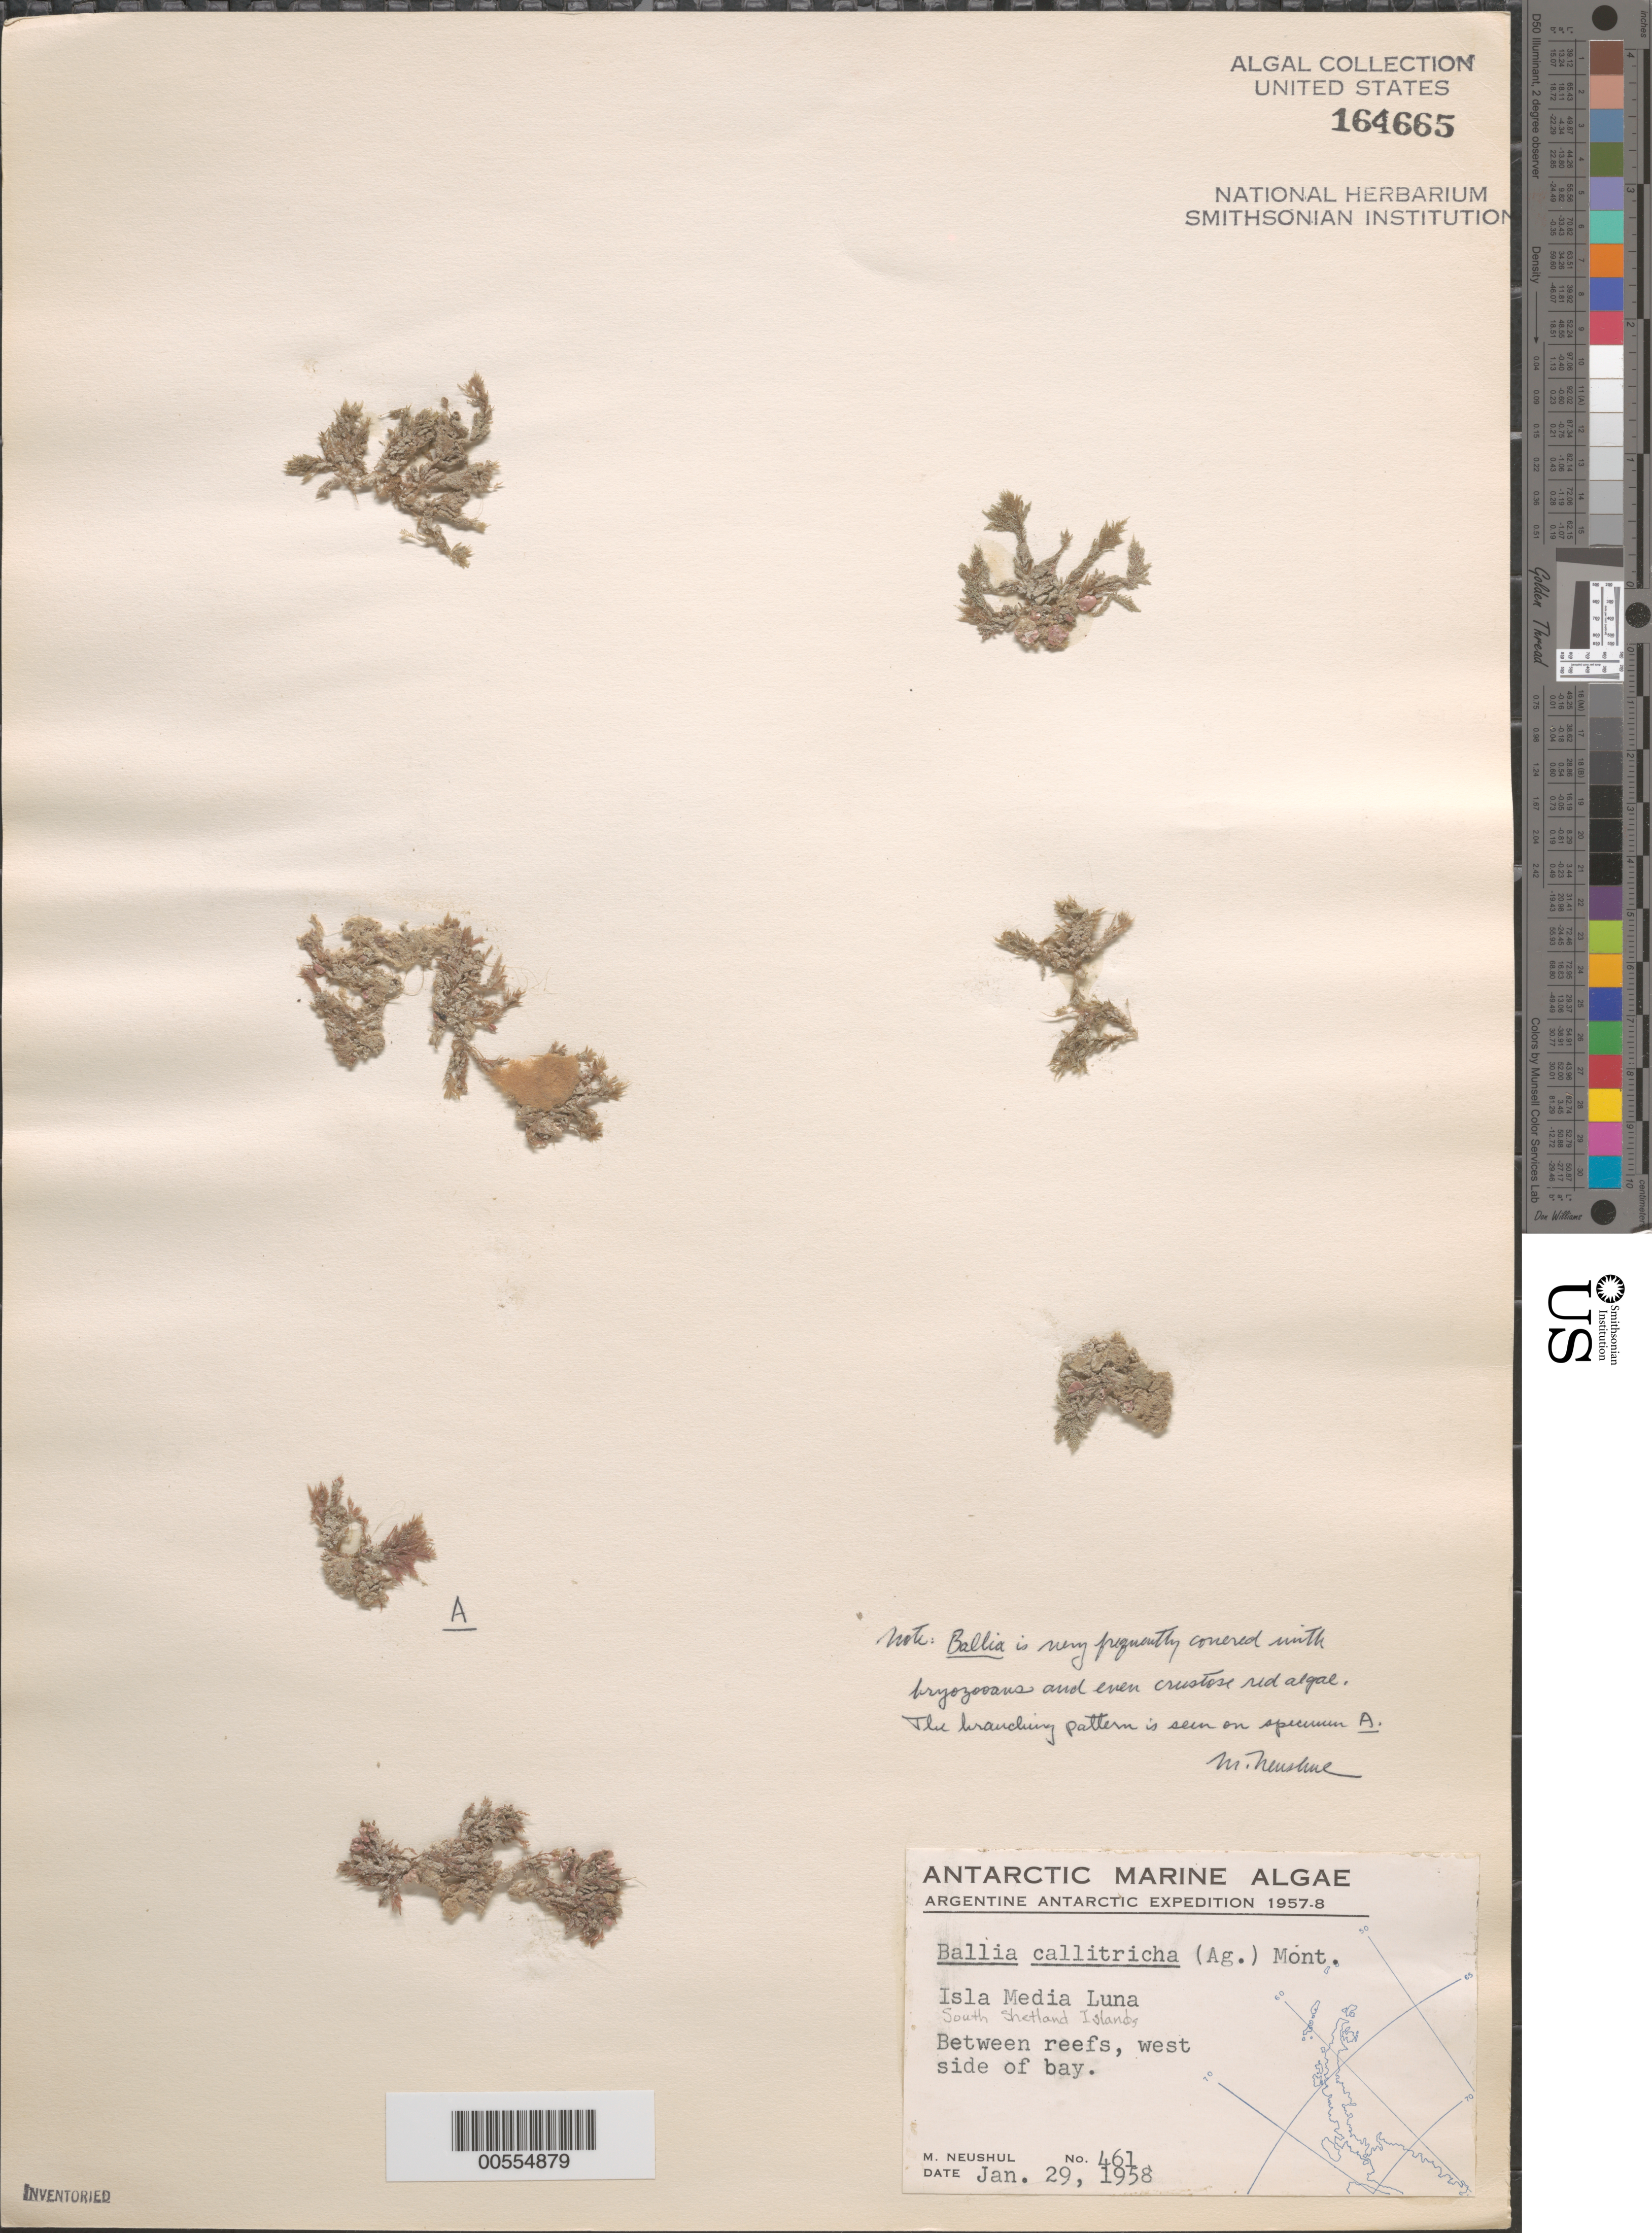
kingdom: Plantae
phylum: Rhodophyta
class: Florideophyceae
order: Balliales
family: Balliaceae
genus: Ballia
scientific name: Ballia callitricha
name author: (C. Agardh) Kützing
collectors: M. Neushul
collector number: Neushul 461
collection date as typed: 29 Jan 1958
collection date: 1958-01-29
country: Antarctica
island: Half Moon Island (Media Luna Island)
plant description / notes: Argentine Antarctic Expedition, 1957-1958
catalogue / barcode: US 164665